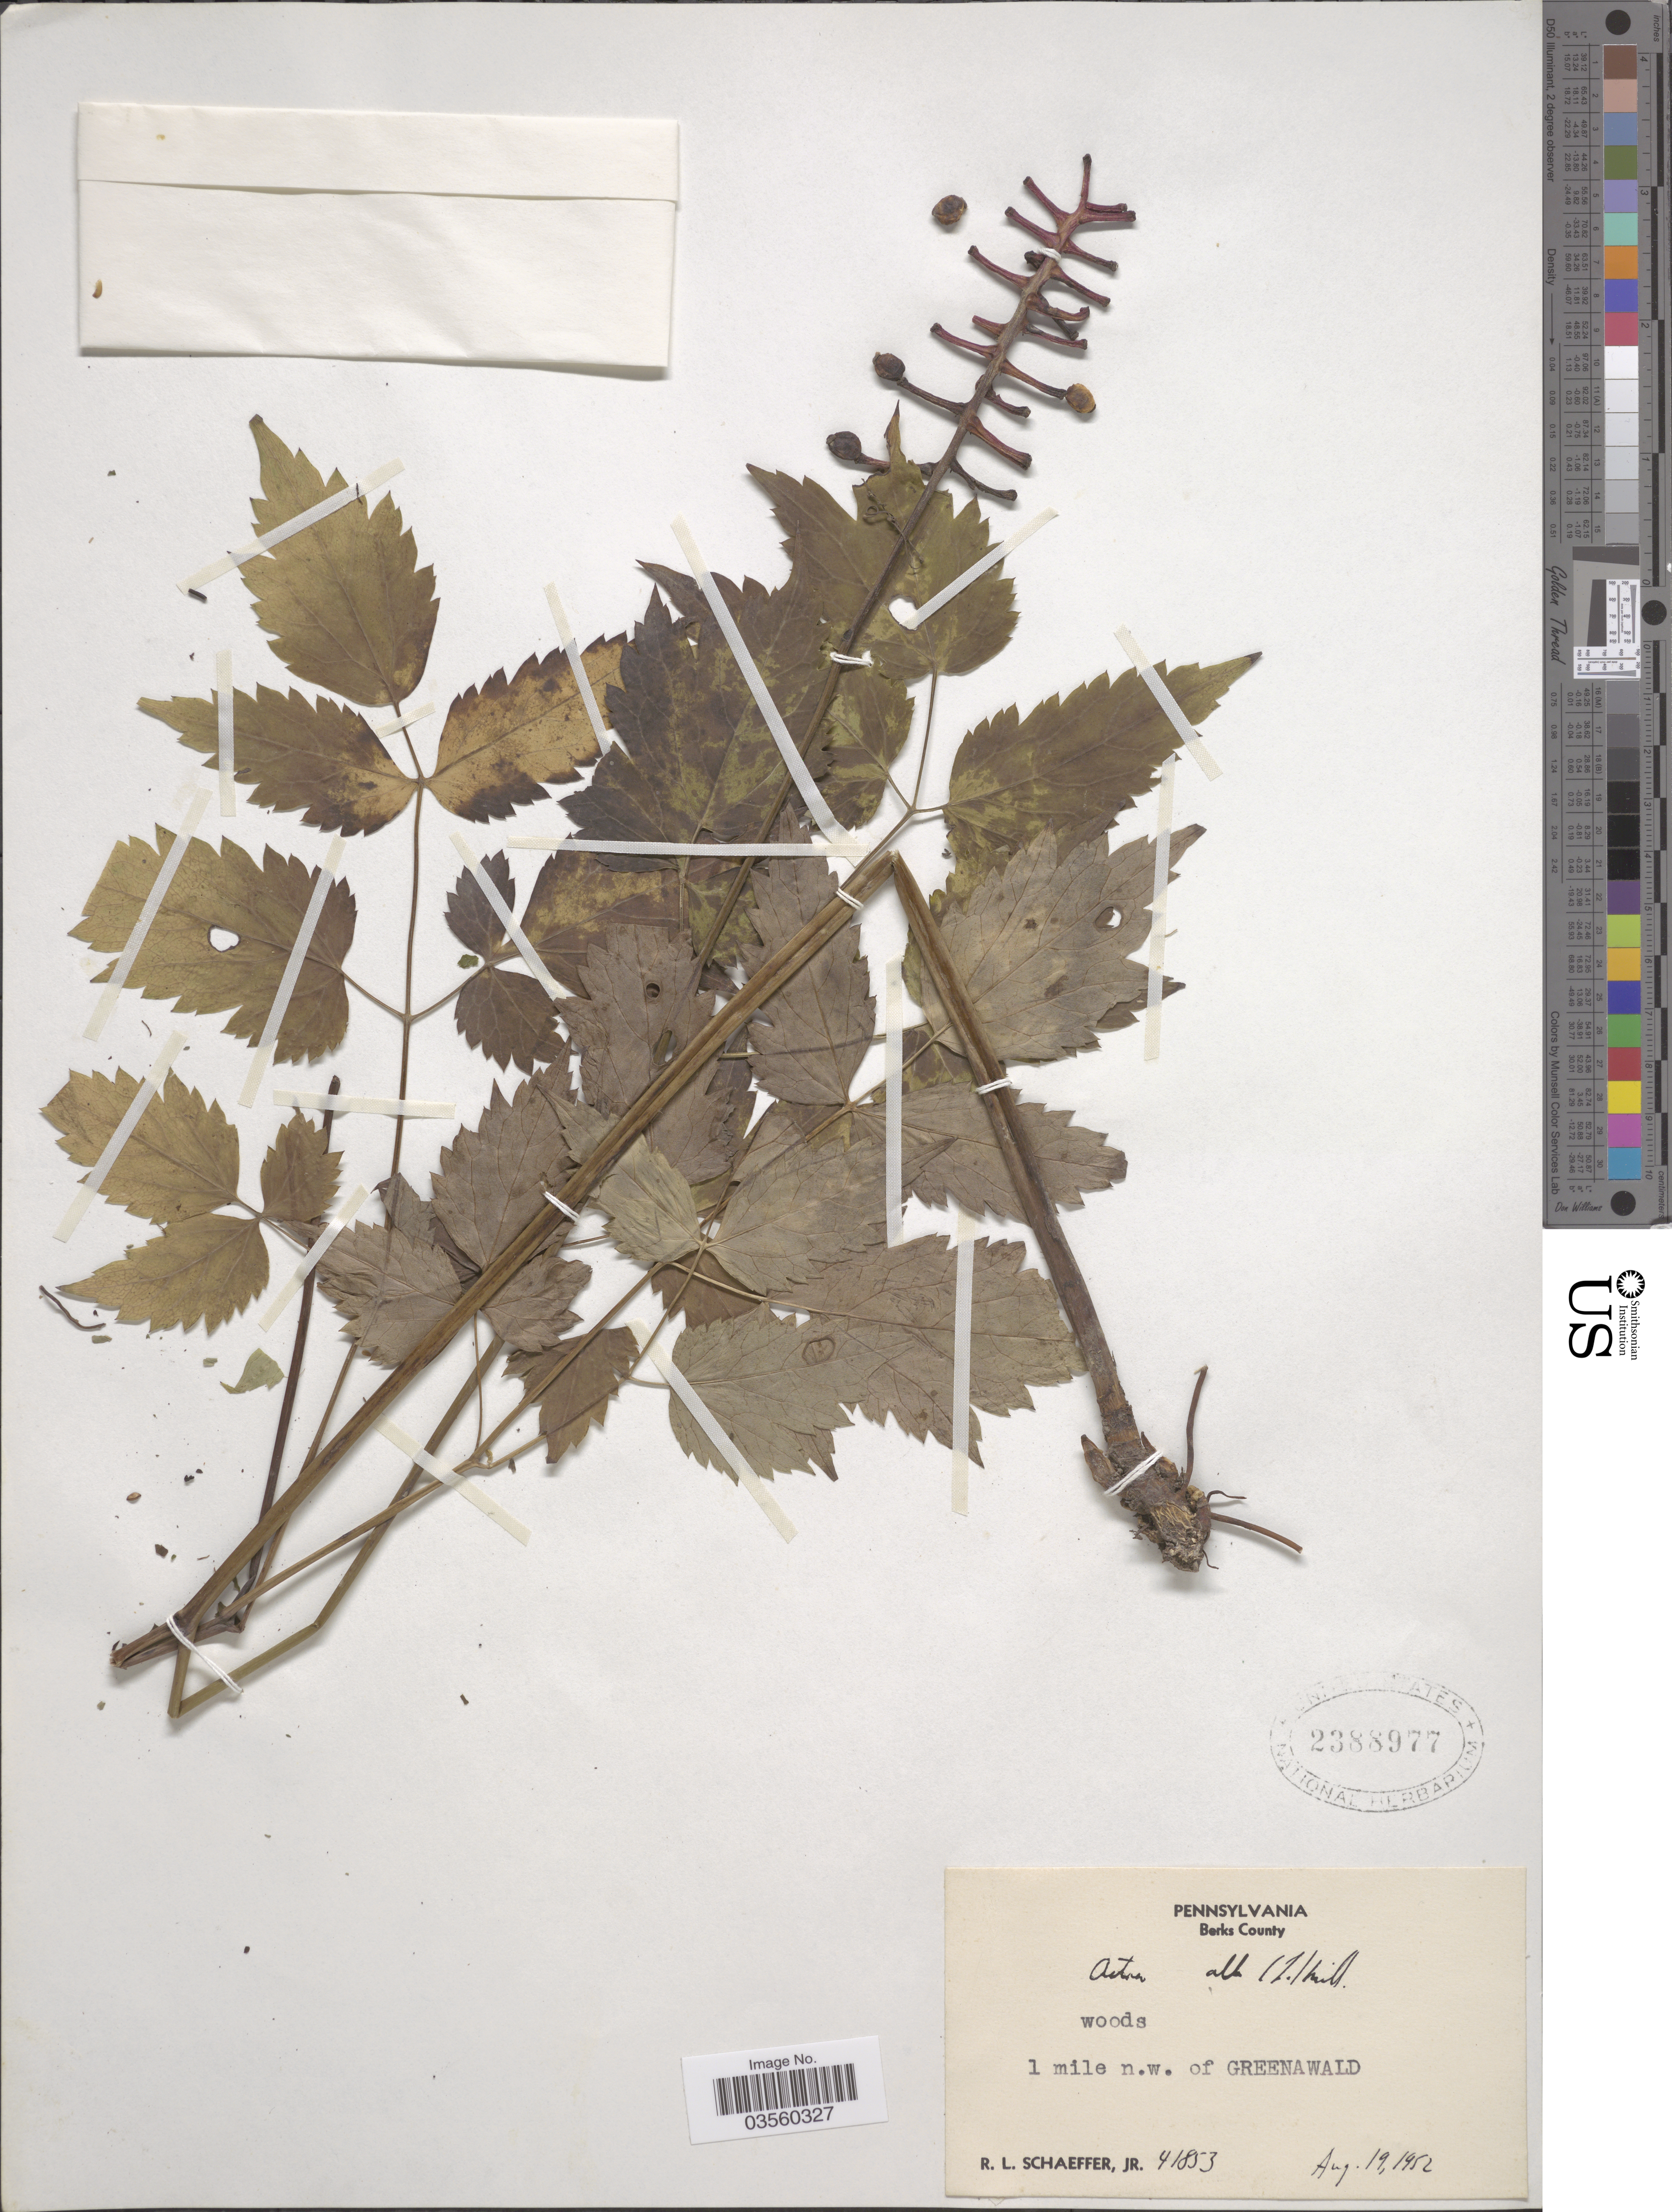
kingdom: Plantae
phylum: Tracheophyta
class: Magnoliopsida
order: Ranunculales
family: Ranunculaceae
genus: Actaea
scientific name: Actaea pachypoda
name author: Elliott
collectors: R. L. Schaeffer Jr.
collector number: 41853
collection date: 1952-08-19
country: United States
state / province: Pennsylvania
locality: Berks County. 1 mile n.w. of Greenawald.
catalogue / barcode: US 2388977